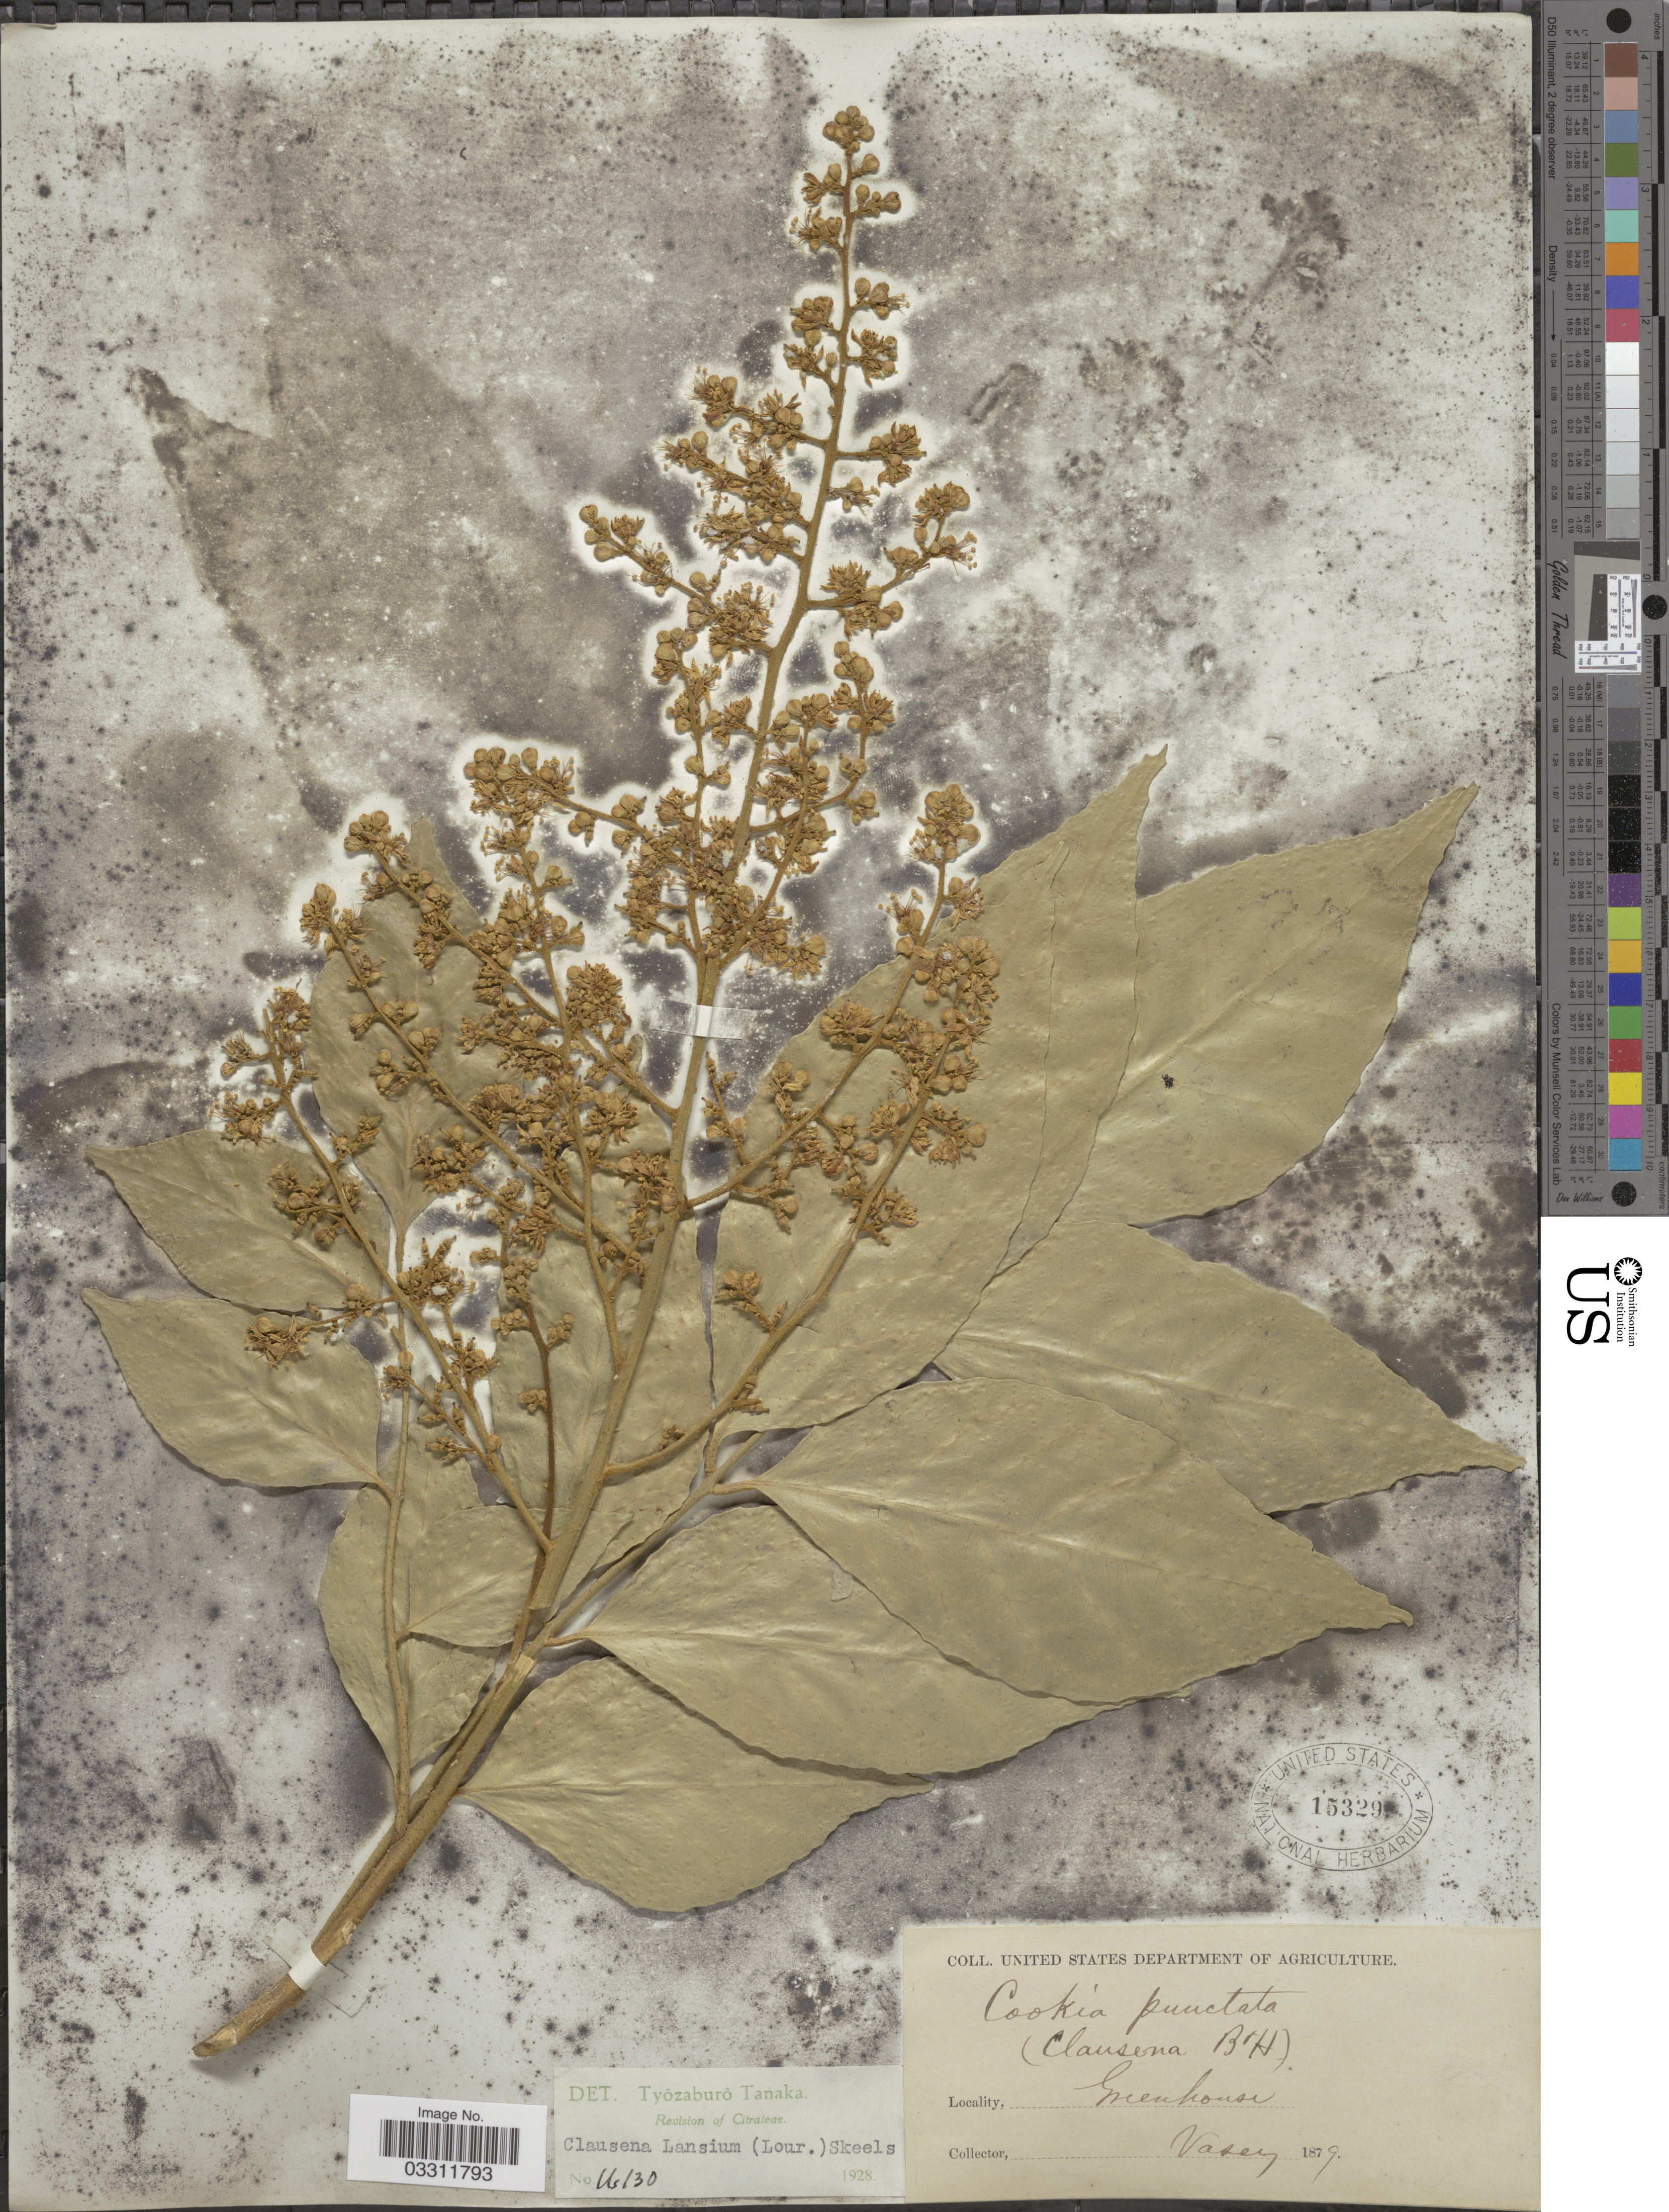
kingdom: Plantae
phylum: Tracheophyta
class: Magnoliopsida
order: Sapindales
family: Rutaceae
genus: Clausena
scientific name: Clausena lansium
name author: (Lour.) Skeels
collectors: Vasey, --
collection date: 1879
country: United States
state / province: District of Columbia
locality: Greenhouse.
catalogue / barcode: US 15329